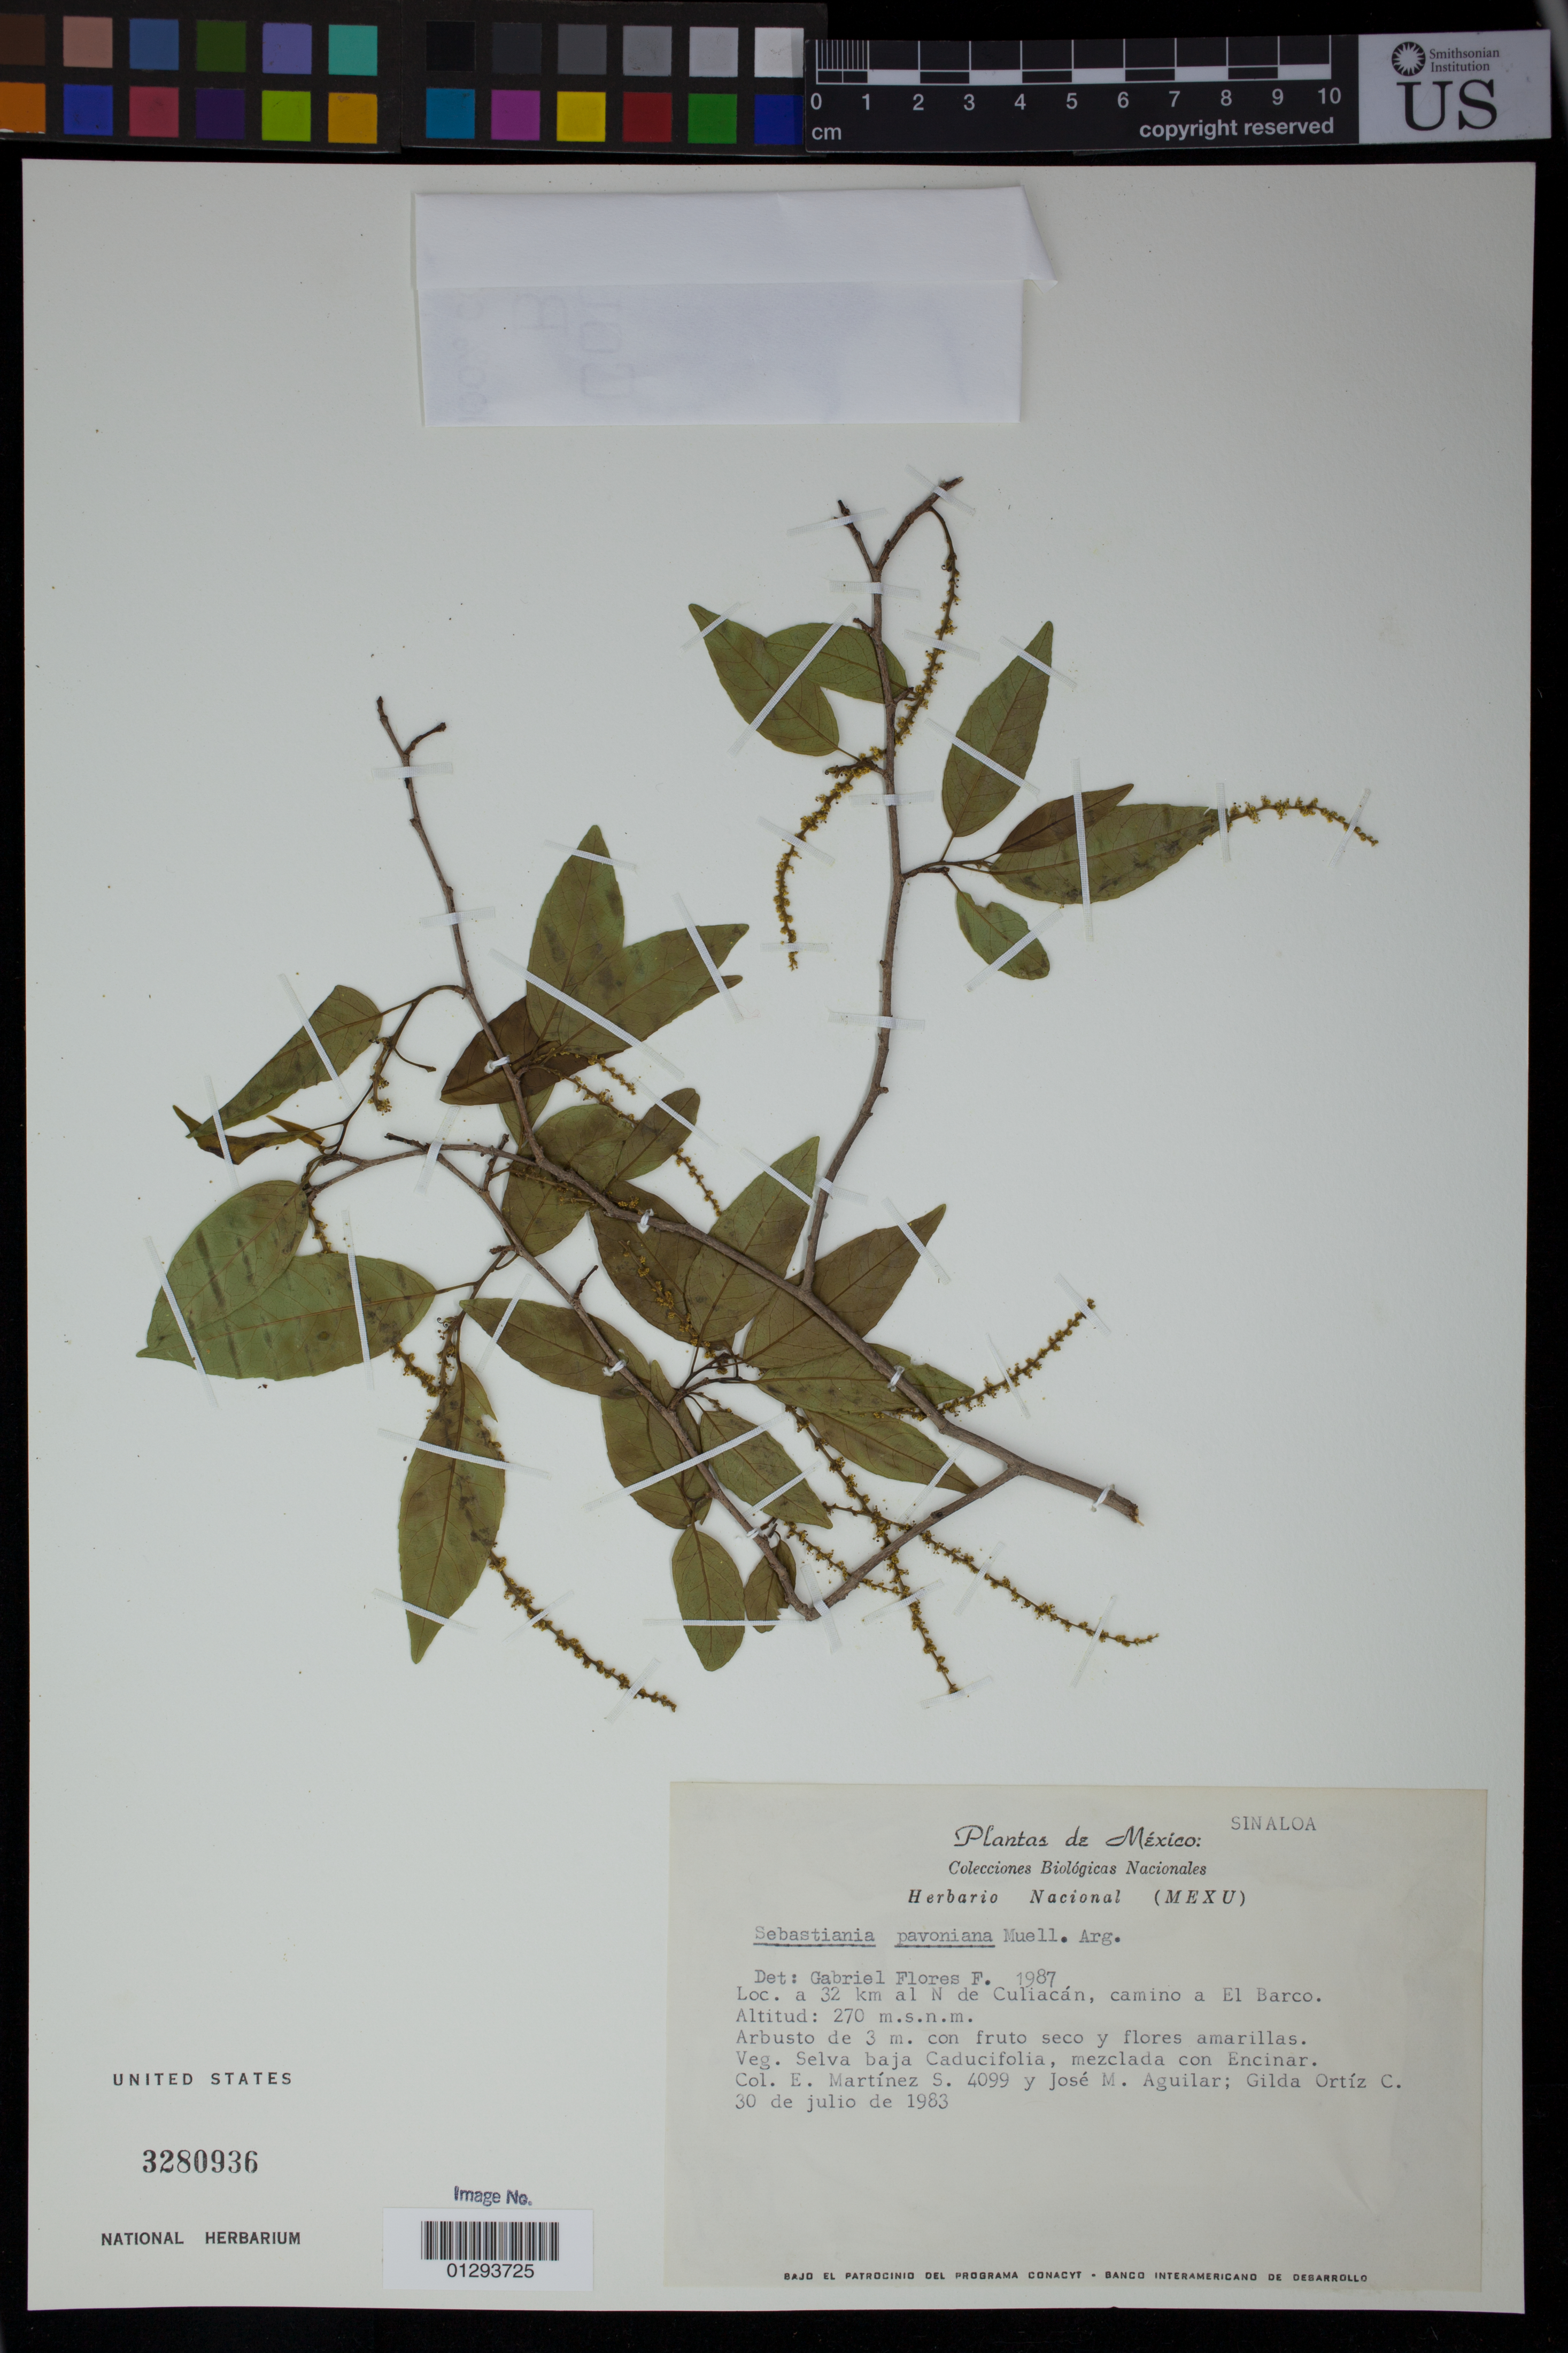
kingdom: Plantae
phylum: Tracheophyta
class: Magnoliopsida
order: Malpighiales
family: Euphorbiaceae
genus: Sebastiania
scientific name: Sebastiania pavoniana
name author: (Müll. Arg.) Müll. Arg.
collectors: E. M. Martínez S., J. Aguilar & Ortíz C., G.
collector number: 4099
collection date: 1983-07-30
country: Mexico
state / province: Sinaloa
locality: a 32 km al N de Culiacan, camino a El Barco.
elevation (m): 270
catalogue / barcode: US 3280936